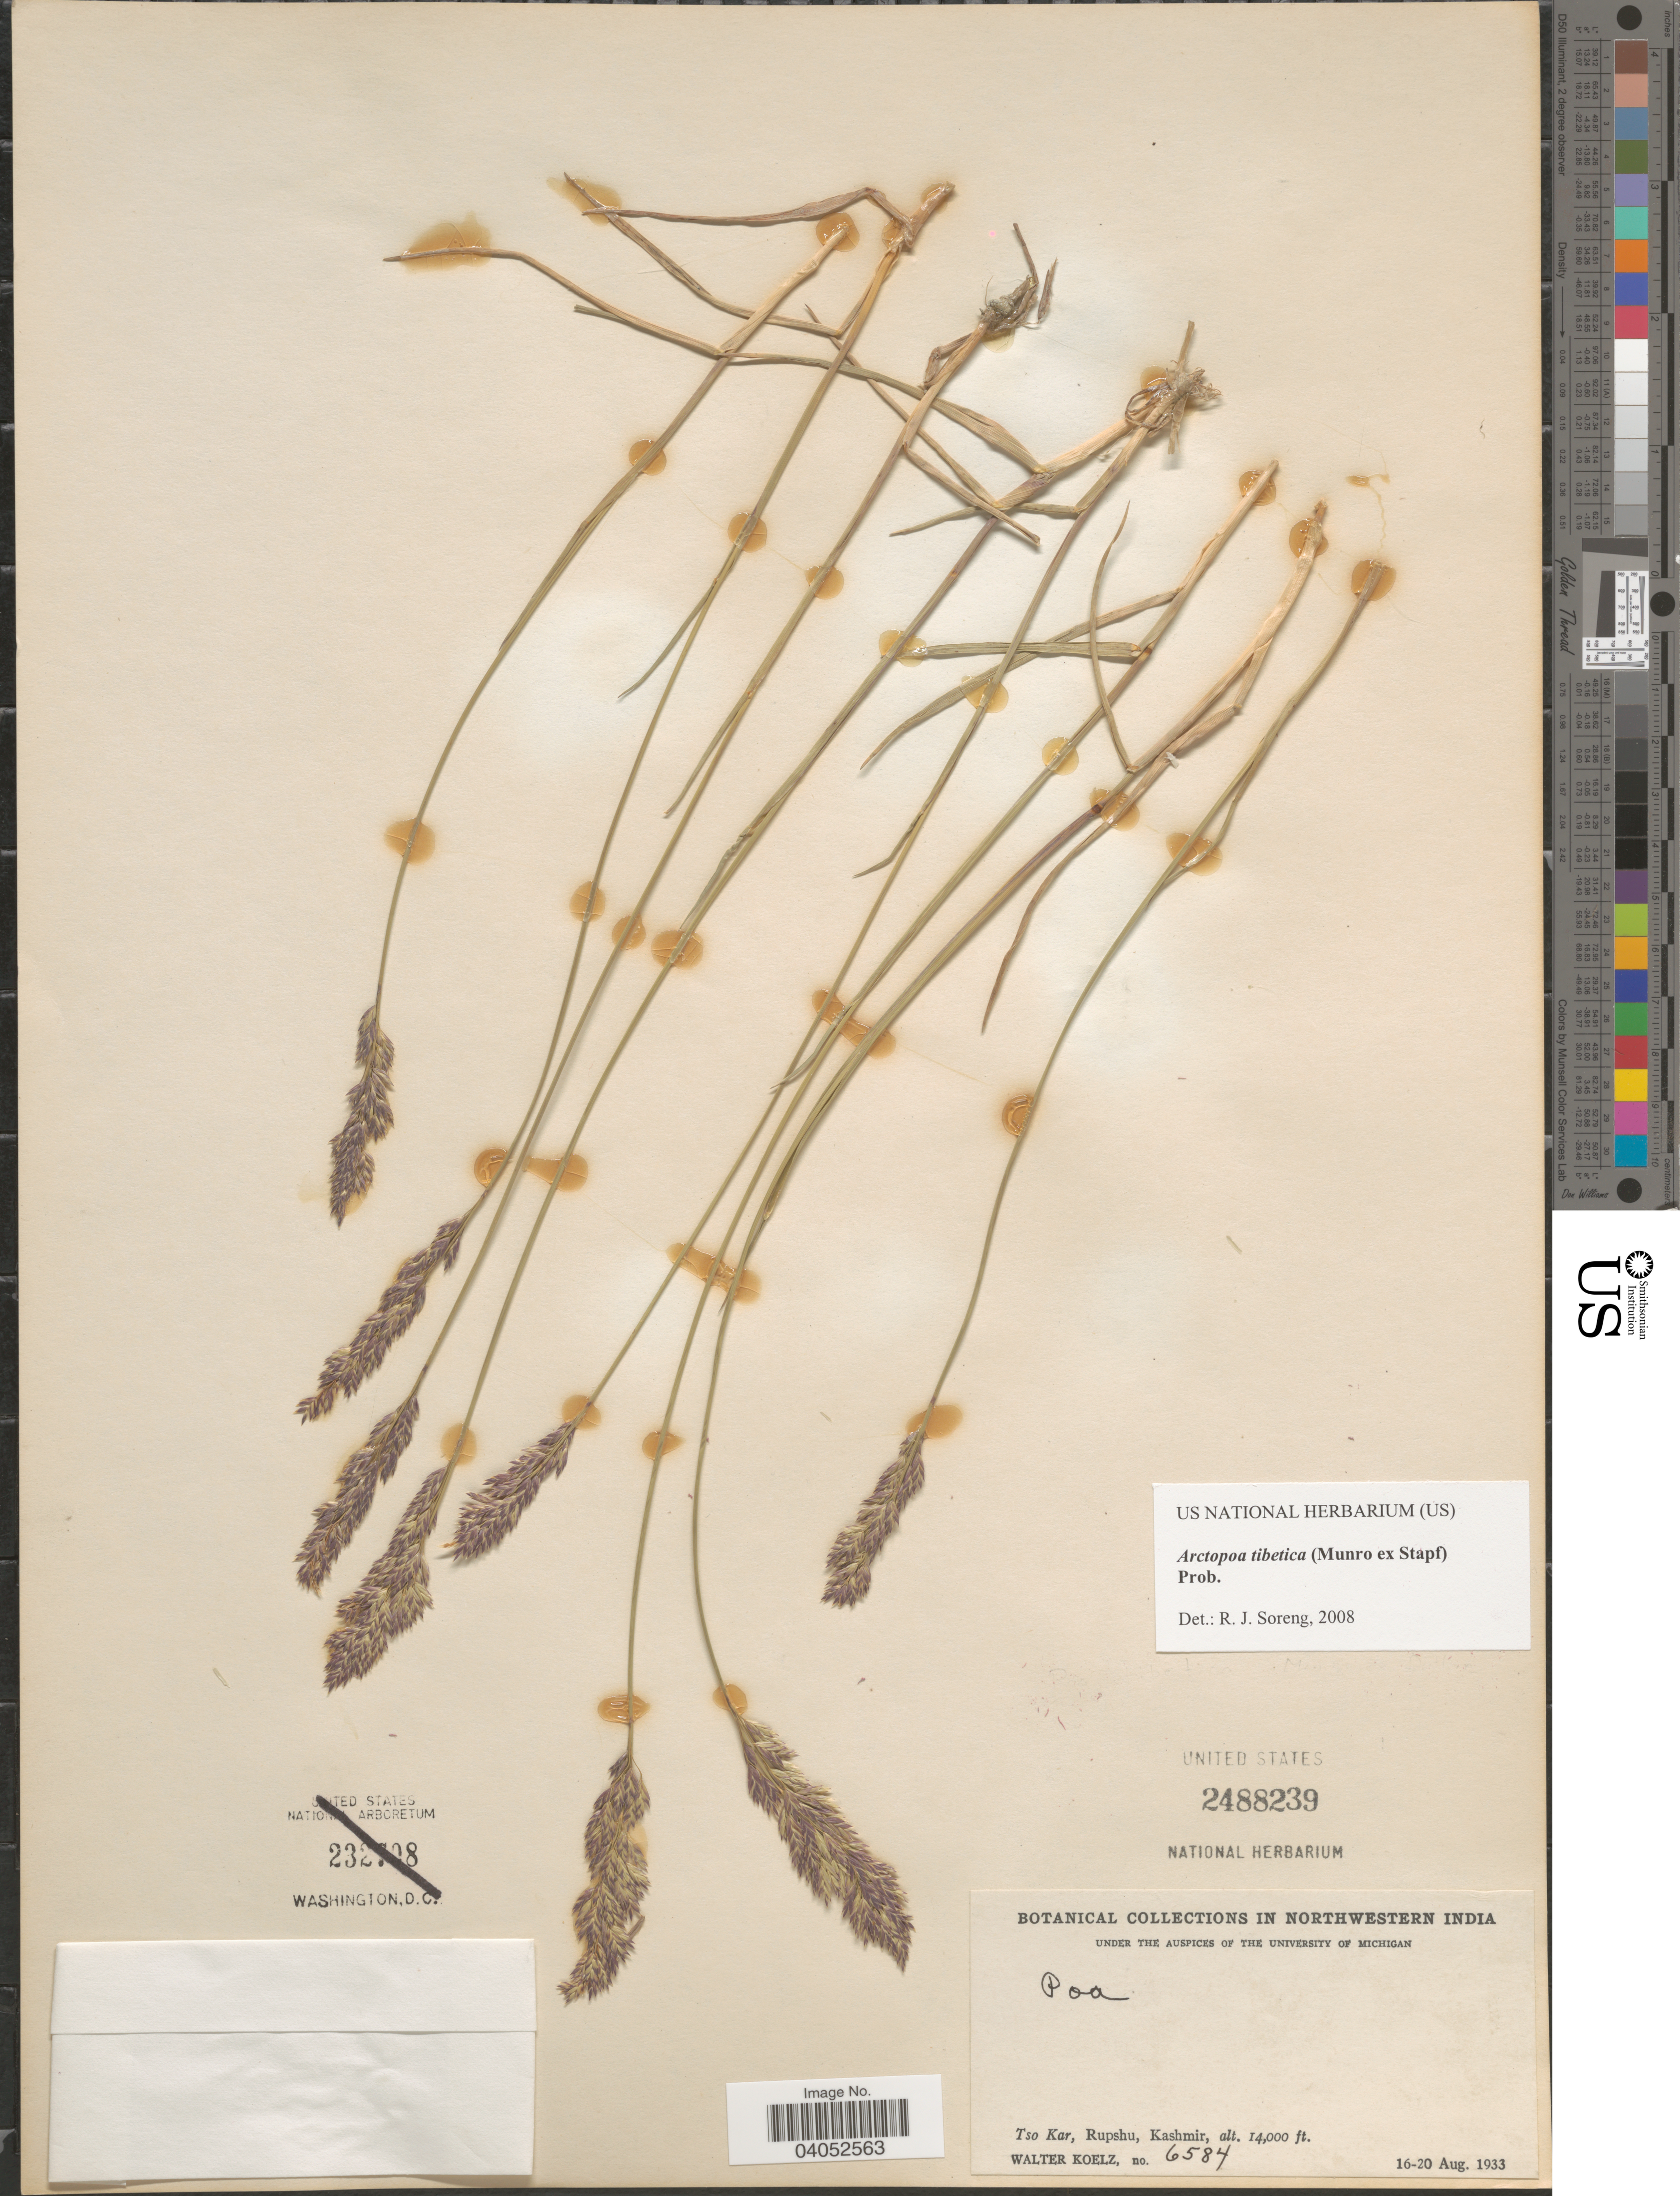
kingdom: Plantae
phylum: Tracheophyta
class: Liliopsida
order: Poales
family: Poaceae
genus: Arctopoa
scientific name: Arctopoa tibetica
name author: (Munro ex Stapf) Prob.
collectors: W. N. Koelz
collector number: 6584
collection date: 1933-08-16/1933-08-20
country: India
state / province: Jammu and Kashmir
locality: Northwestern India. Tso Kar, Rupshu, Kashmir.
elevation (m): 4267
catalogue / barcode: US 2488239